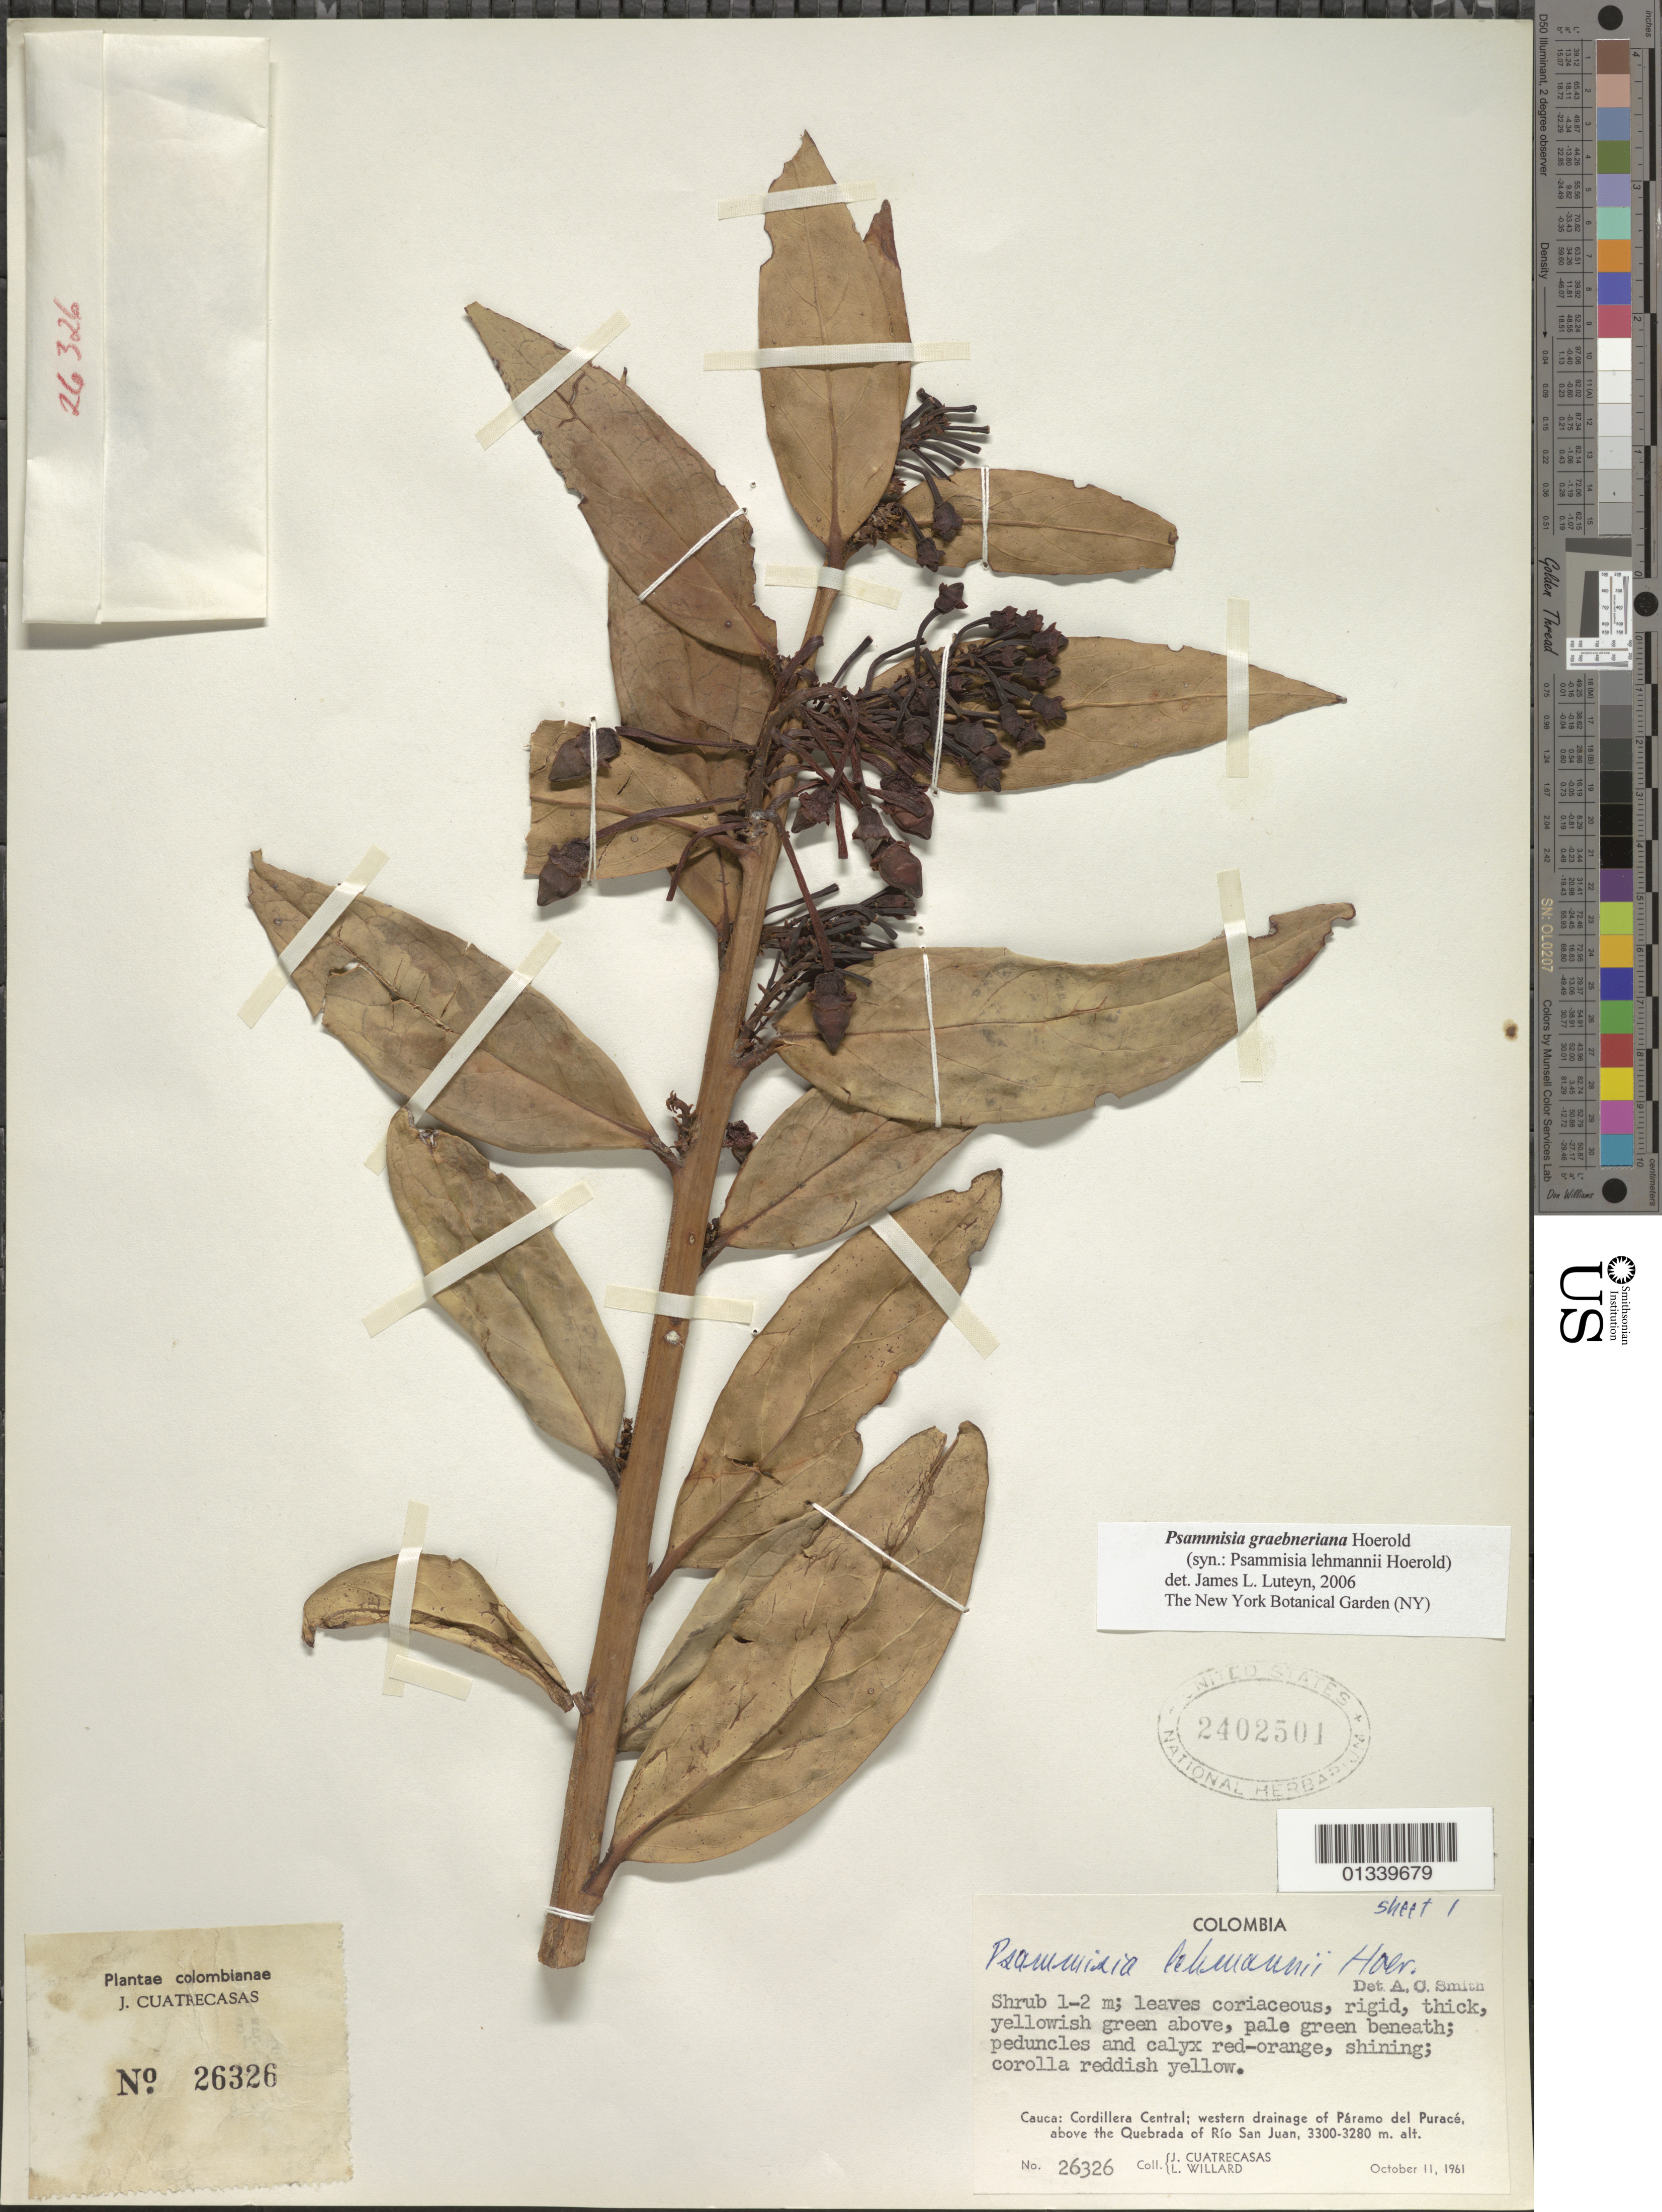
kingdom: Plantae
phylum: Tracheophyta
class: Magnoliopsida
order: Ericales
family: Ericaceae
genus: Psammisia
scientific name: Psammisia graebneriana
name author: Hoerold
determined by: Luteyn, J. L.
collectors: J. Cuatrecasas & L. Willard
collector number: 26326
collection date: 1961-10-11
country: Colombia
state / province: Cauca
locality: Cordillera Central; western drainage of Paramo del Purace, above the Quebrada of Rio San Juan.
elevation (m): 3280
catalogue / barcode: US 2402501